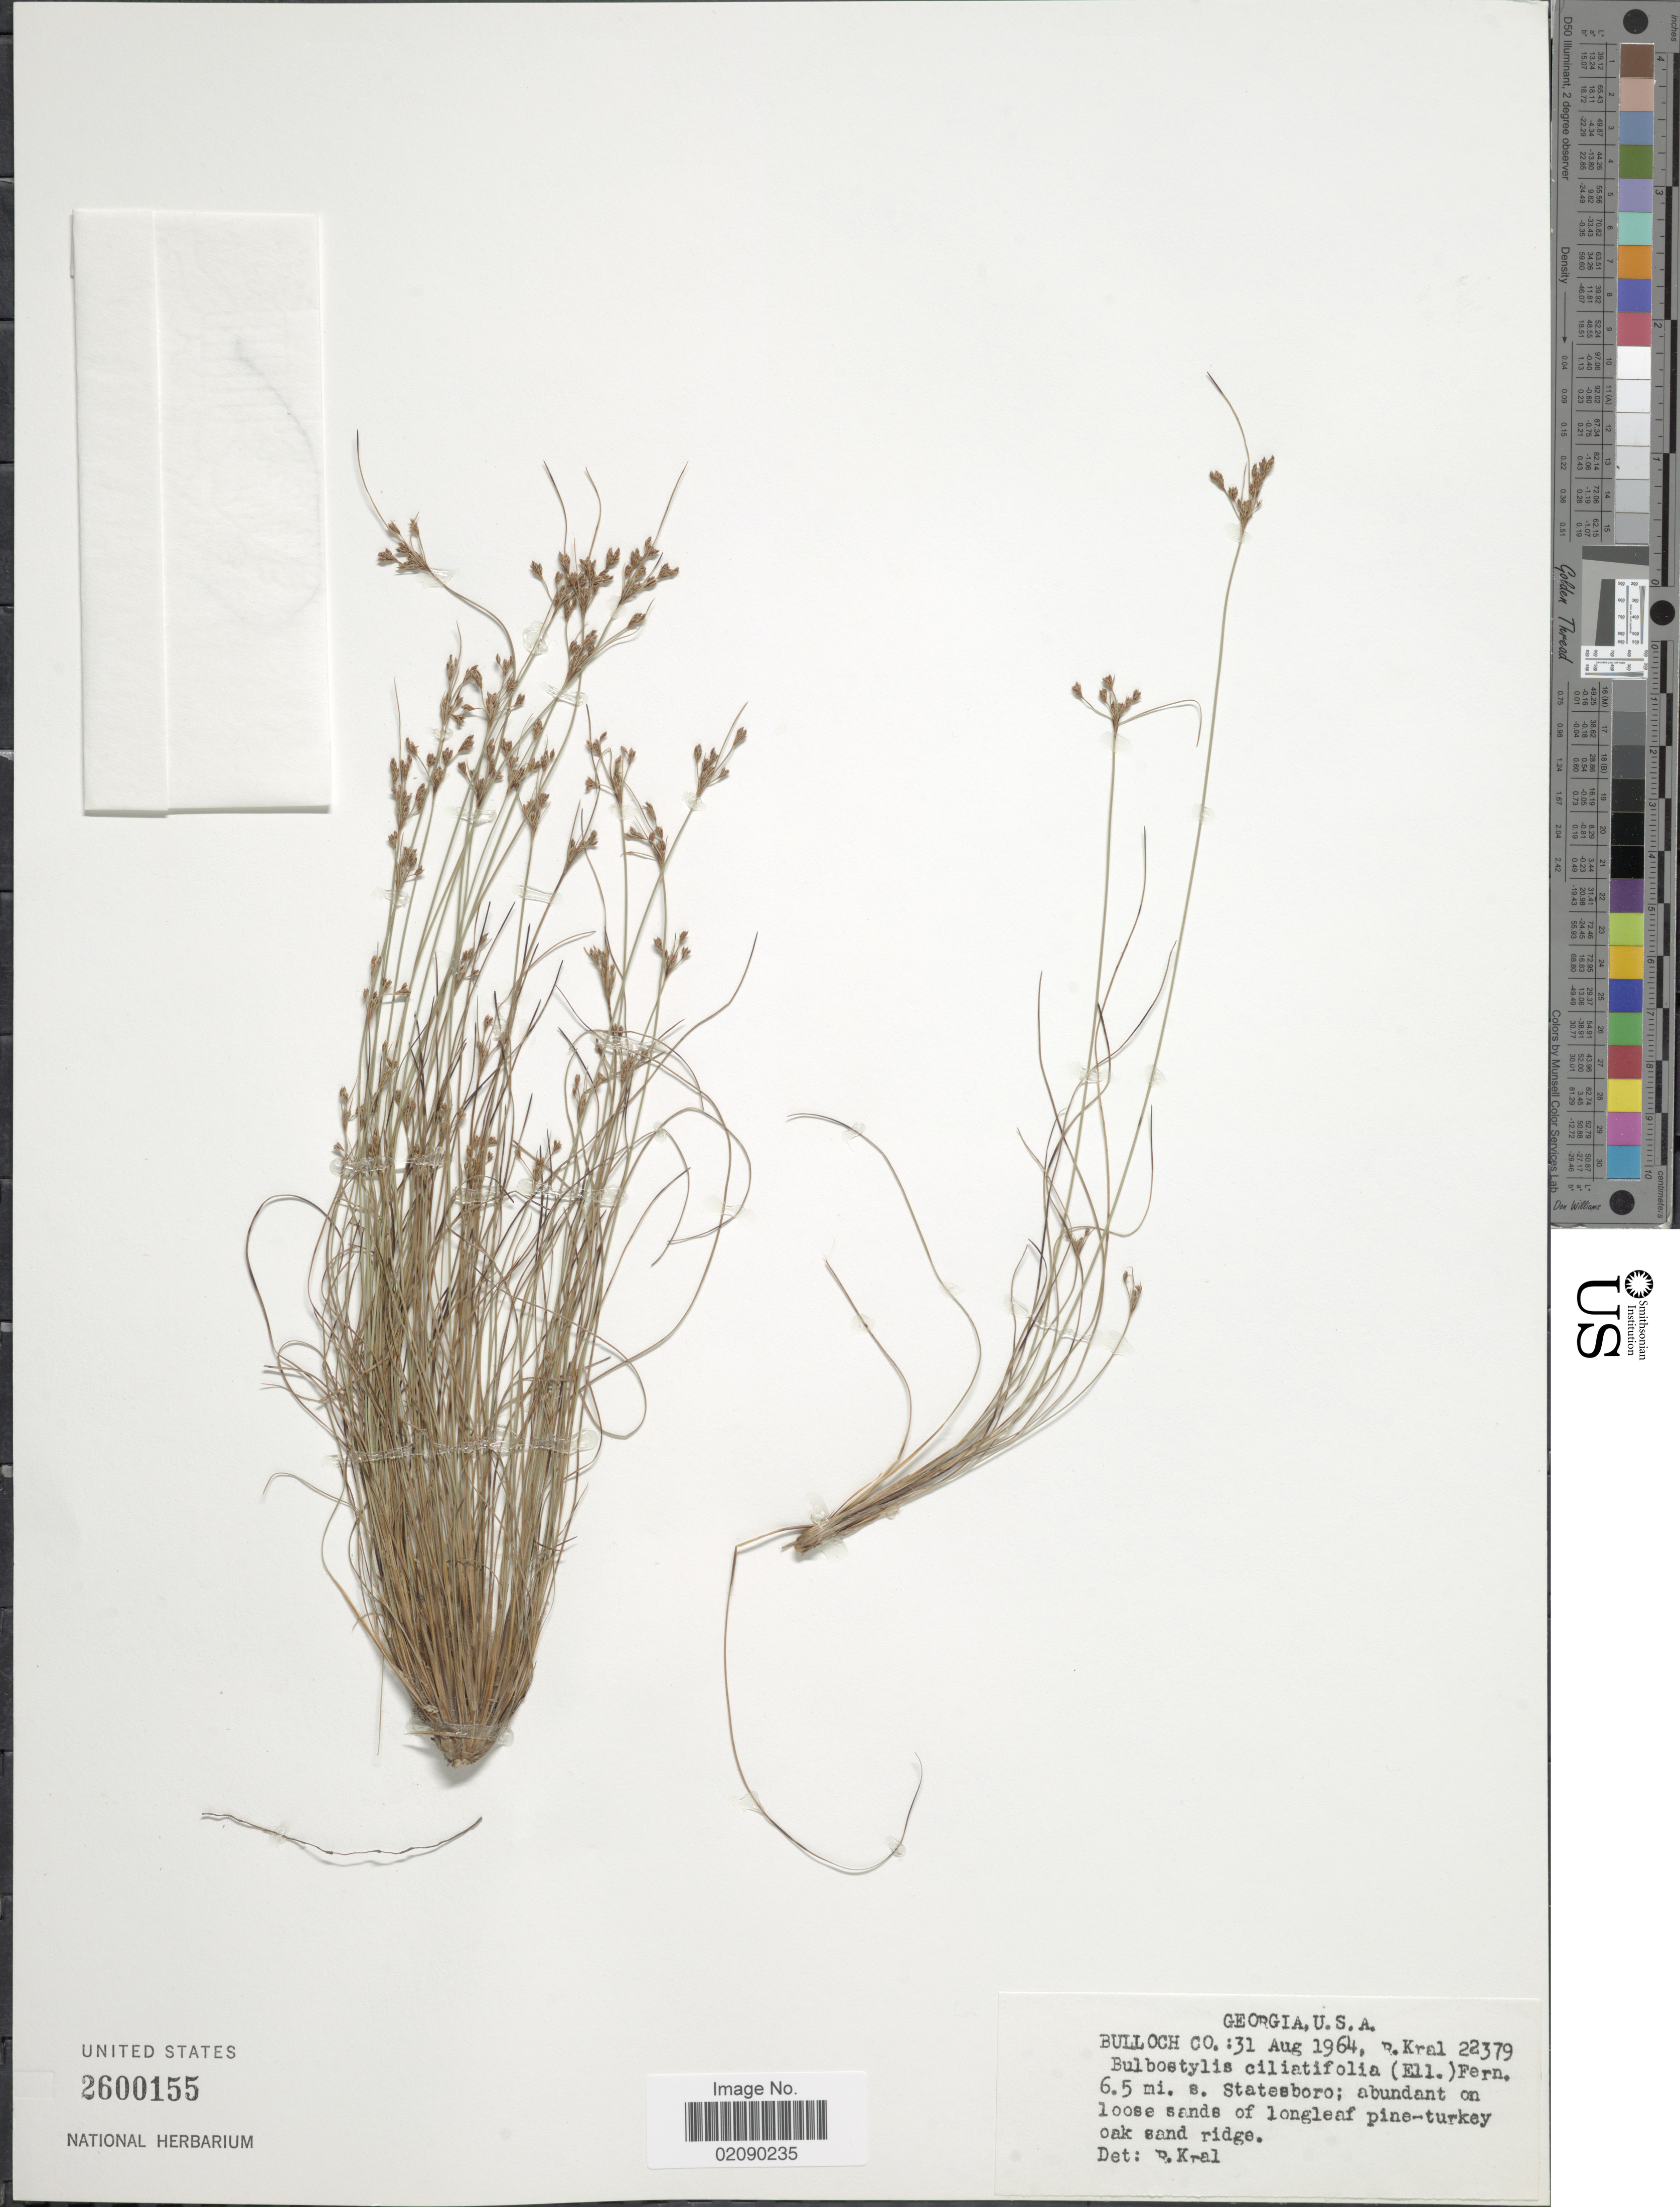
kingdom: Plantae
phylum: Tracheophyta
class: Liliopsida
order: Poales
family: Cyperaceae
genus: Bulbostylis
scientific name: Bulbostylis ciliatifolia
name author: (Elliott) Fernald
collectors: R. Kral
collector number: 22379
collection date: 1964-08-31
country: United States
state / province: Georgia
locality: Bulloch Co. 6.5 mi. s. Statesboro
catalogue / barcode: US 2600155